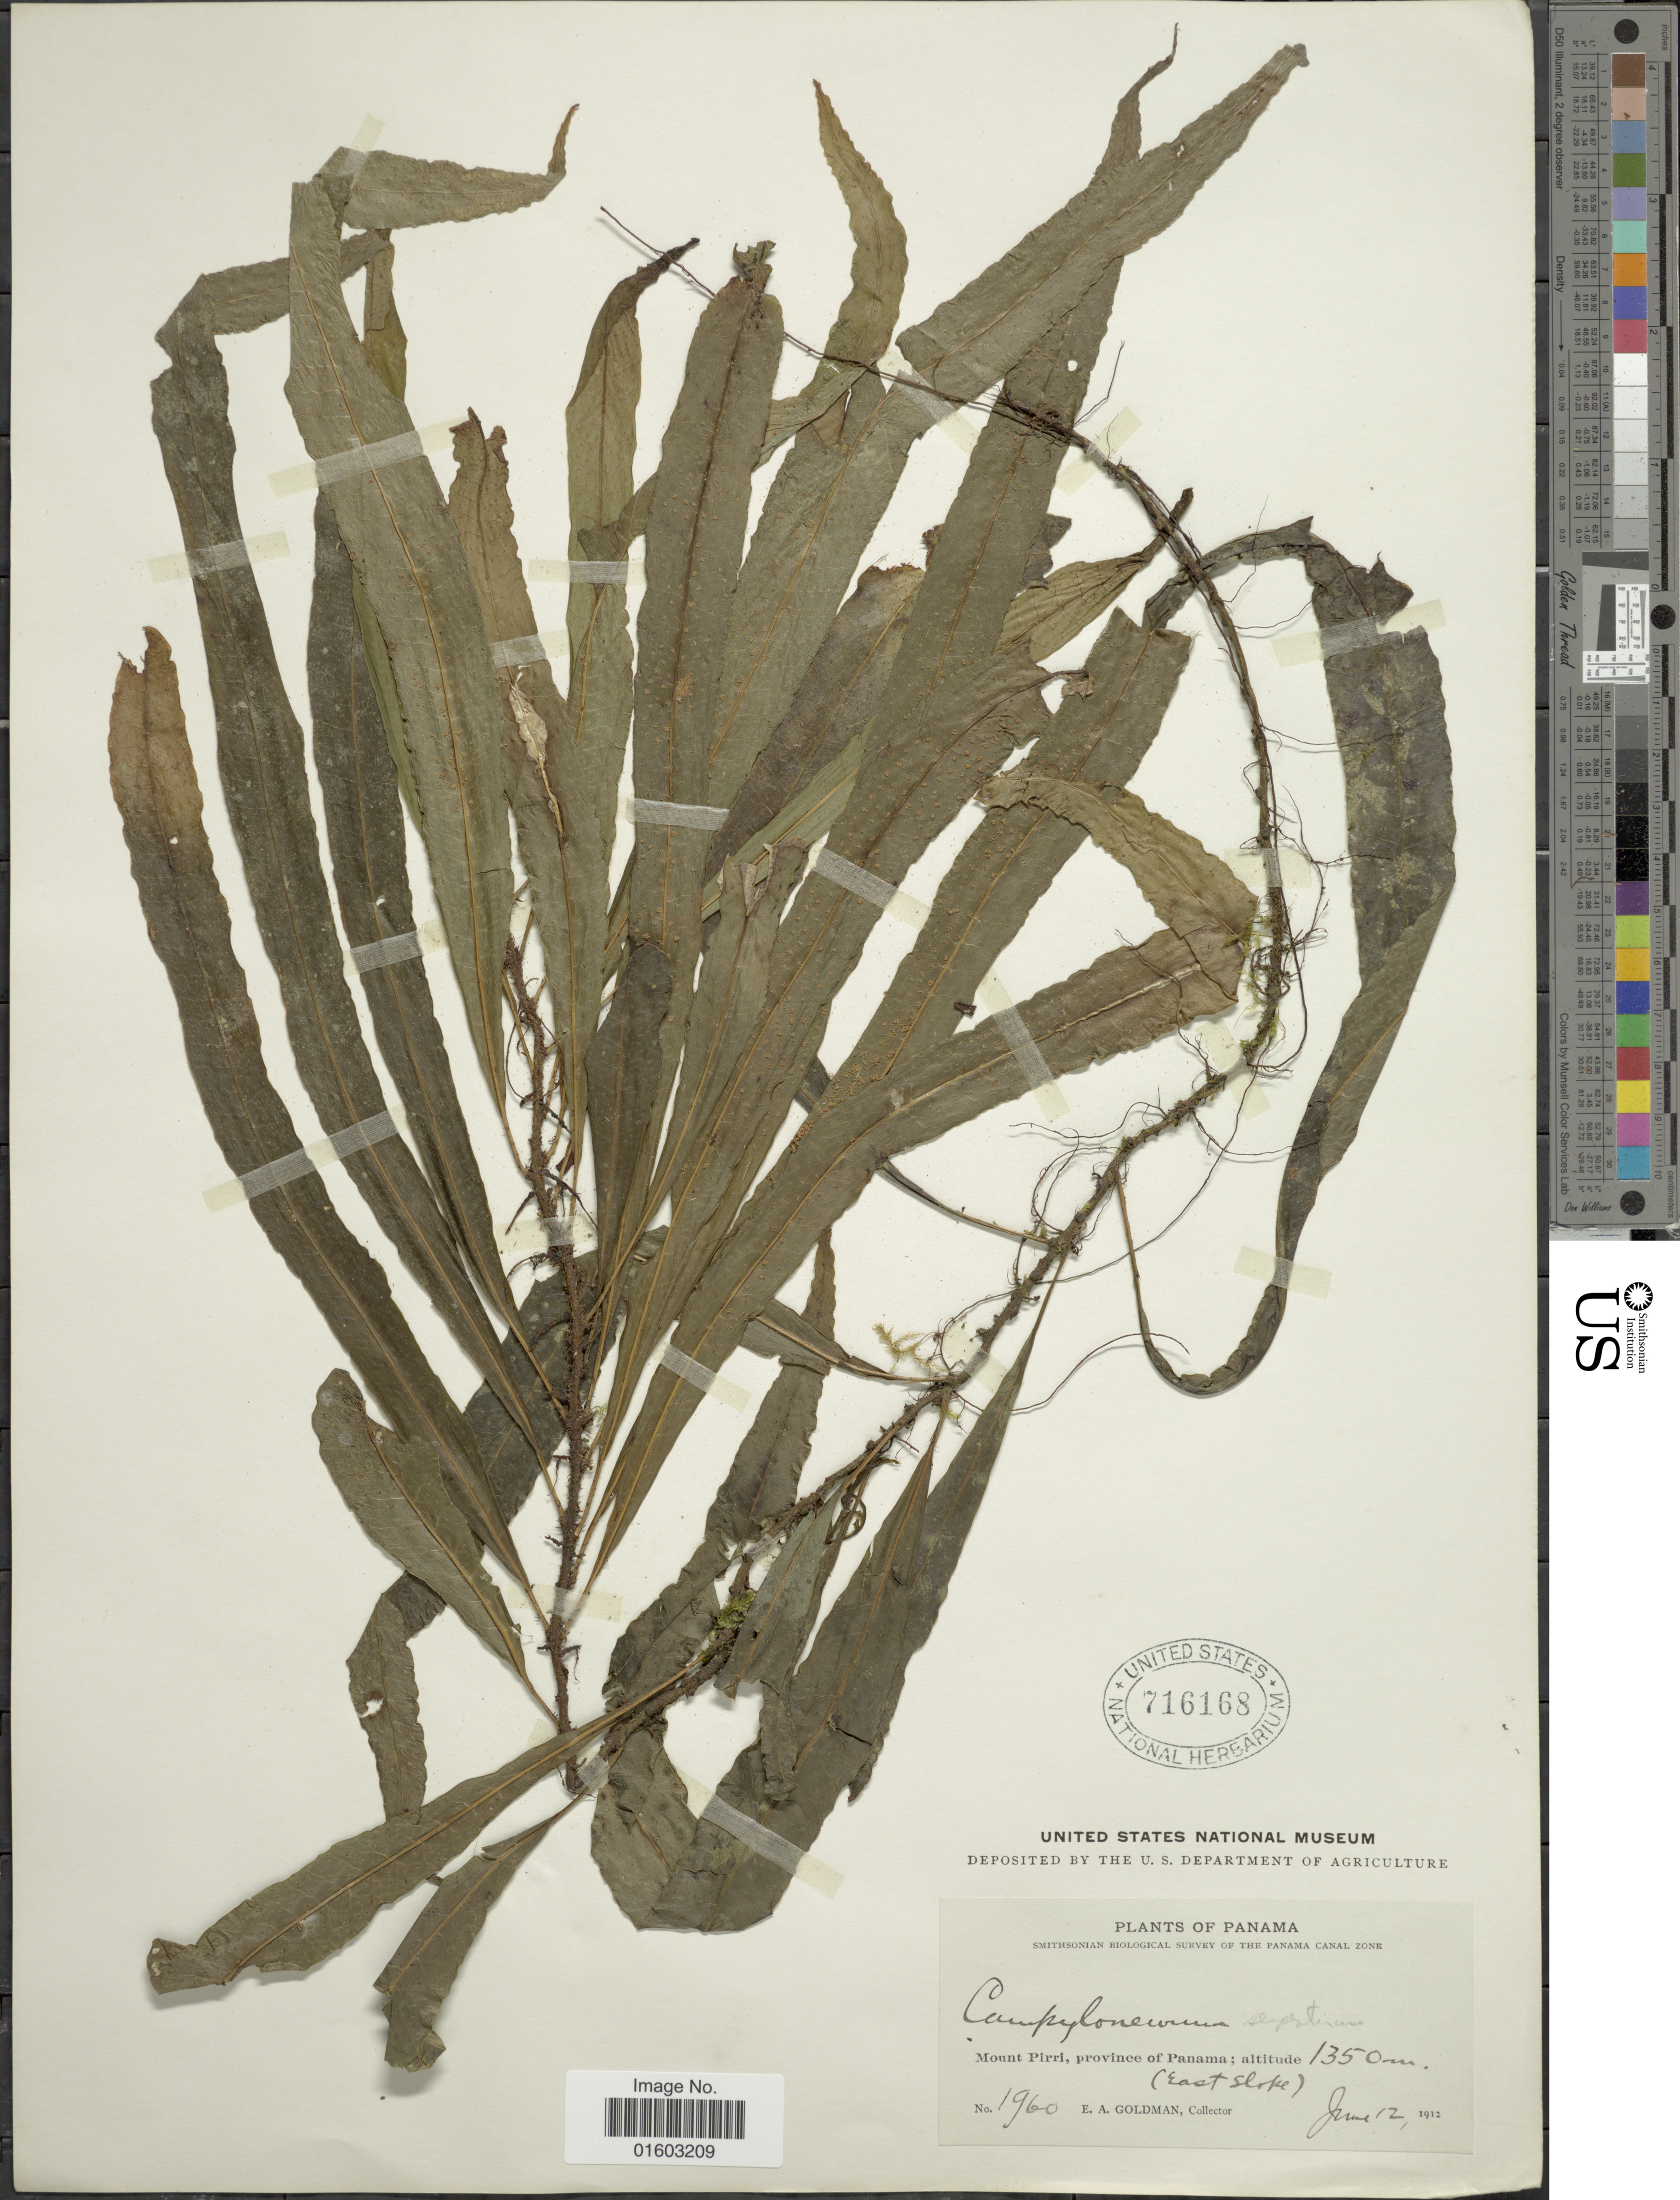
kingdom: Plantae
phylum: Tracheophyta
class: Polypodiopsida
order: Polypodiales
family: Polypodiaceae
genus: Campyloneurum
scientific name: Campyloneurum serpentinum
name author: (Christ) Ching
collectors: E. A. Goldman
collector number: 1960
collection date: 1912-06-12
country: Panama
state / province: Panamá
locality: Mount Pirri, province of Panama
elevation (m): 1350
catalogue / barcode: US 716168